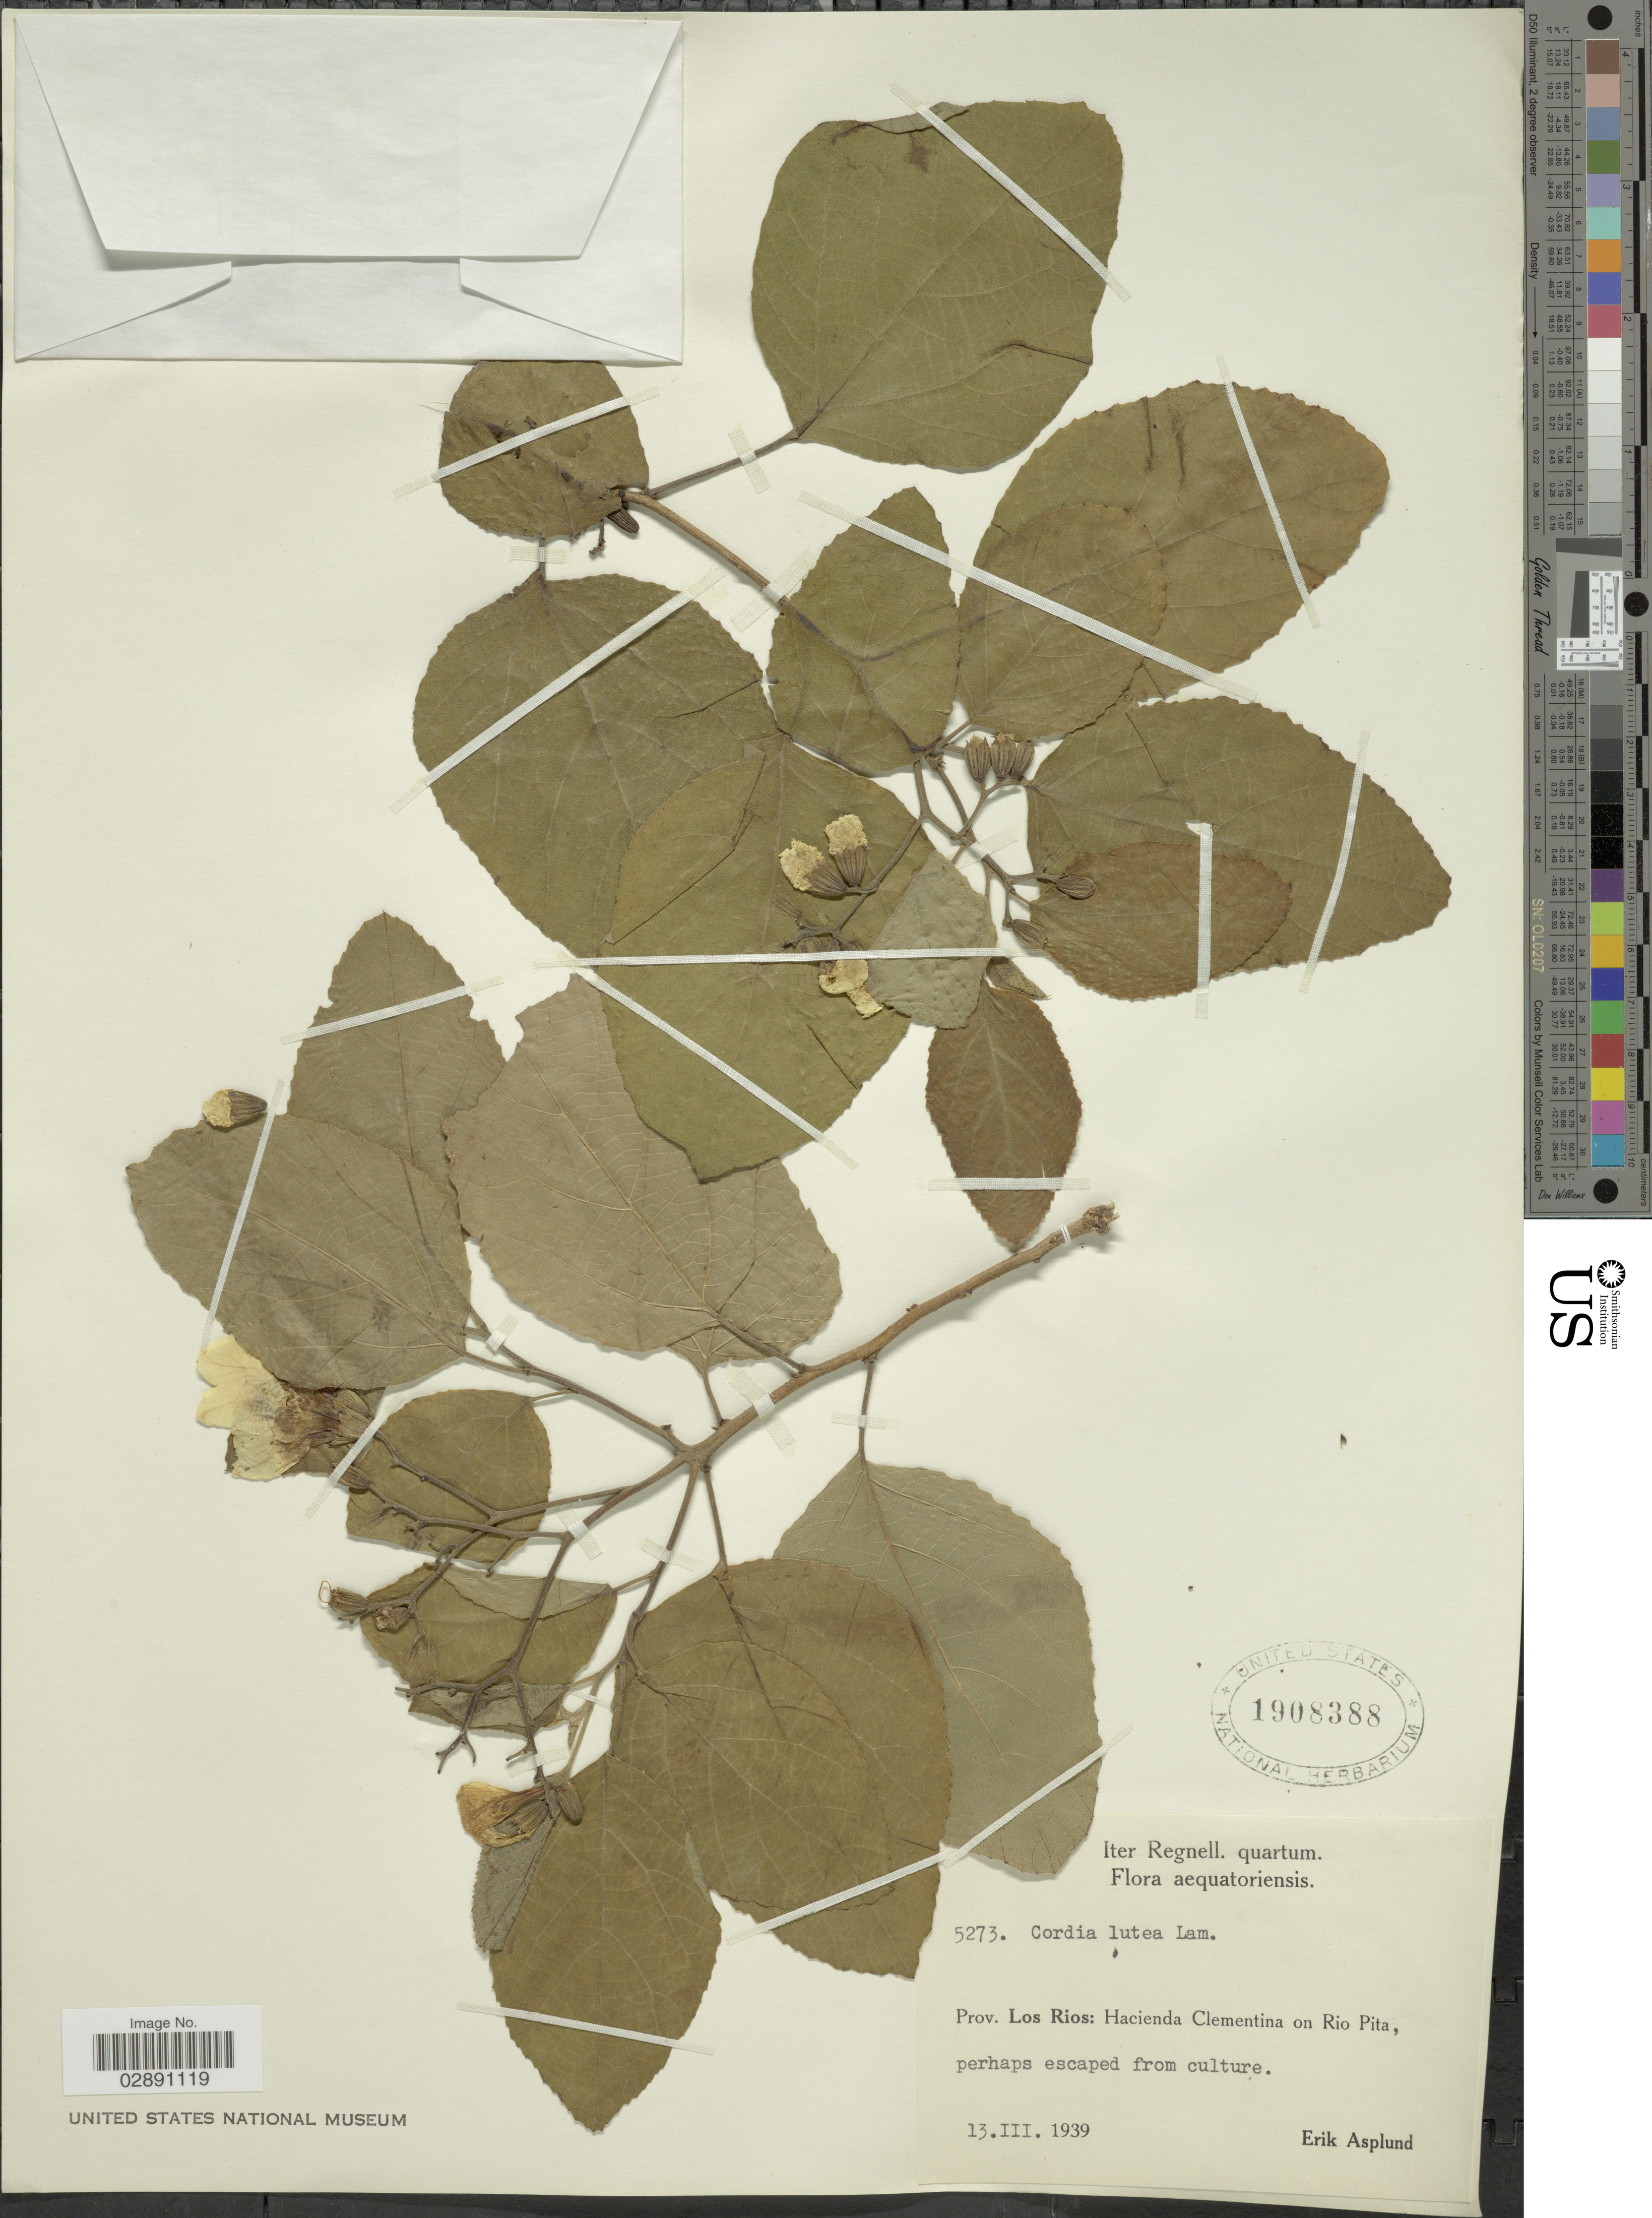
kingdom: Plantae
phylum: Tracheophyta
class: Magnoliopsida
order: Boraginales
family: Cordiaceae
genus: Cordia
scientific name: Cordia lutea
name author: Lam.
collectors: E. Asplund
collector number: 5273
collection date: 1939-03-13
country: Ecuador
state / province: Los Ríos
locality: Hacienda Clementina on Rio Pita.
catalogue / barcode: US 1908388